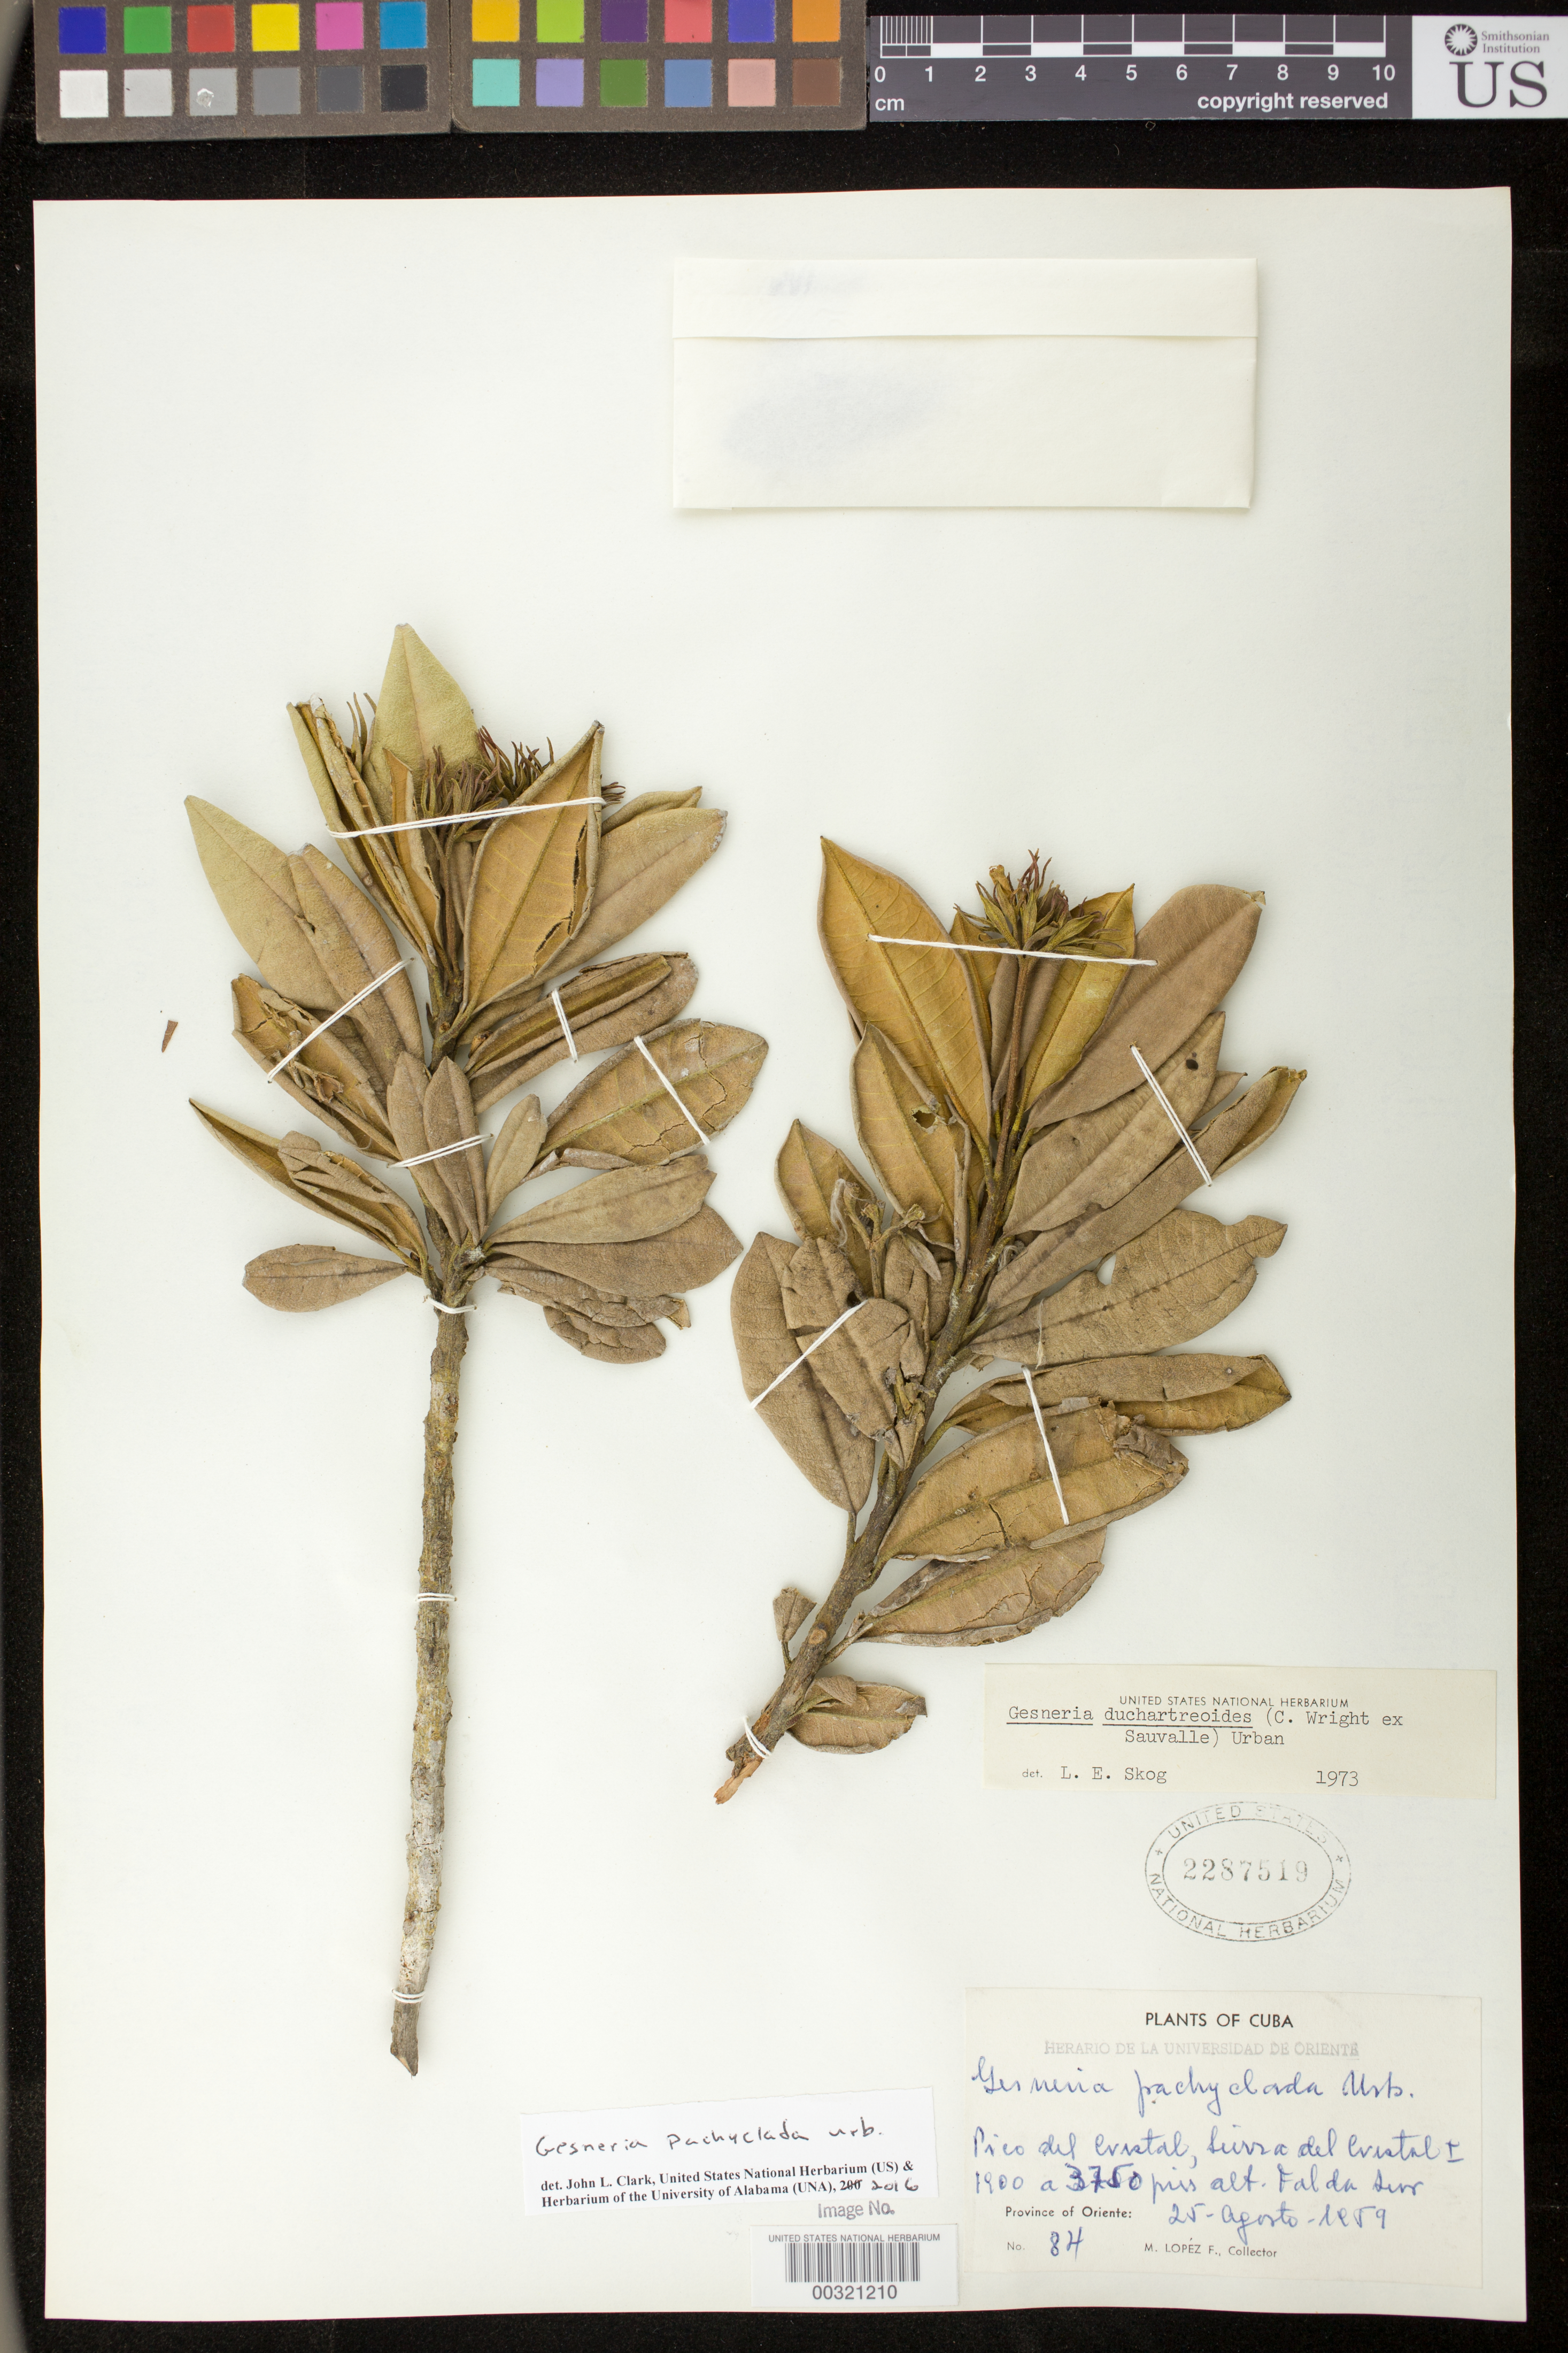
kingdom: Plantae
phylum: Tracheophyta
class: Magnoliopsida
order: Lamiales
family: Gesneriaceae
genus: Gesneria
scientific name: Gesneria pachyclada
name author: Urb.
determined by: Clark, J. L., (SEL), The Marie Selby Botanical Garden (UNITED STATES)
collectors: M. López Figueiras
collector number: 84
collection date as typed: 25 Aug 1959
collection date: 1959-08-25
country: Cuba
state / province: Oriente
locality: Pico del Cristal, Sierra del Cristal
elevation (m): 579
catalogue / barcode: US 2287519